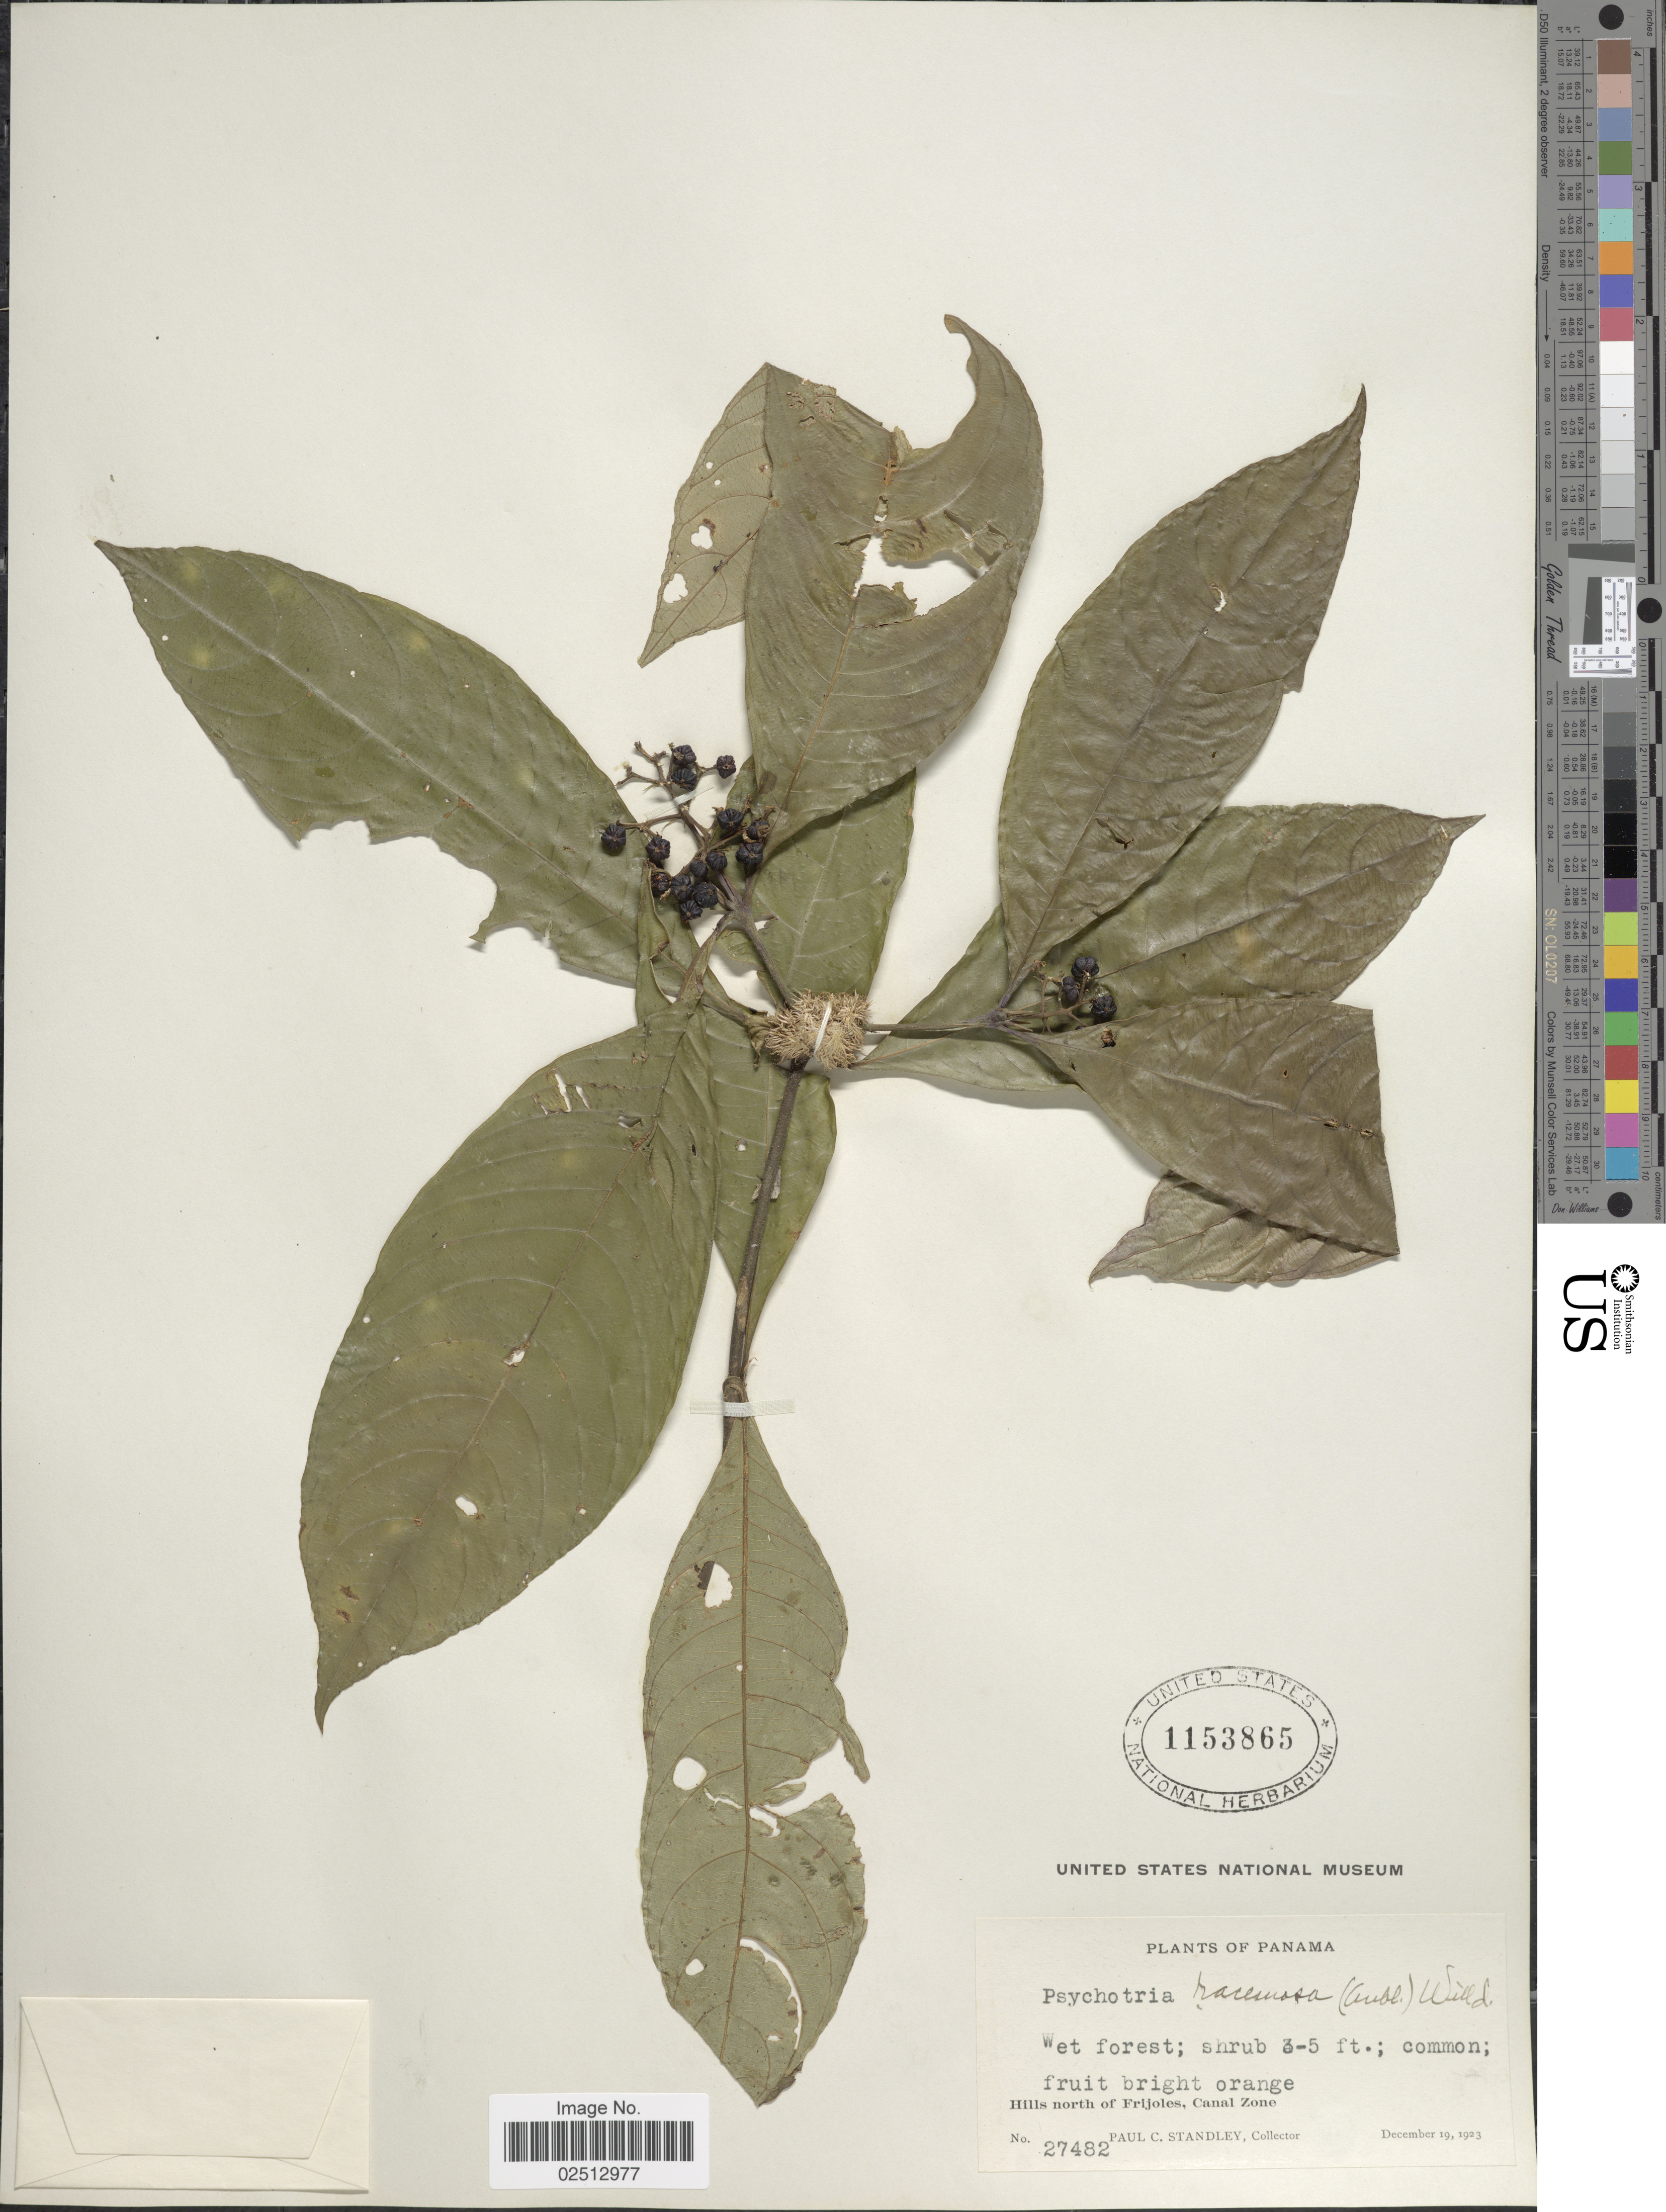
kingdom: Plantae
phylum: Tracheophyta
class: Magnoliopsida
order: Gentianales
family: Rubiaceae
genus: Psychotria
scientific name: Psychotria racemosa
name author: (Aubl.) Raeuschel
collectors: P. C. Standley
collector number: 27482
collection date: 1923-12-19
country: Panama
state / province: Colón / Panamá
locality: Hills north of Frijoles, Canal Zone.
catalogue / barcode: US 1153865